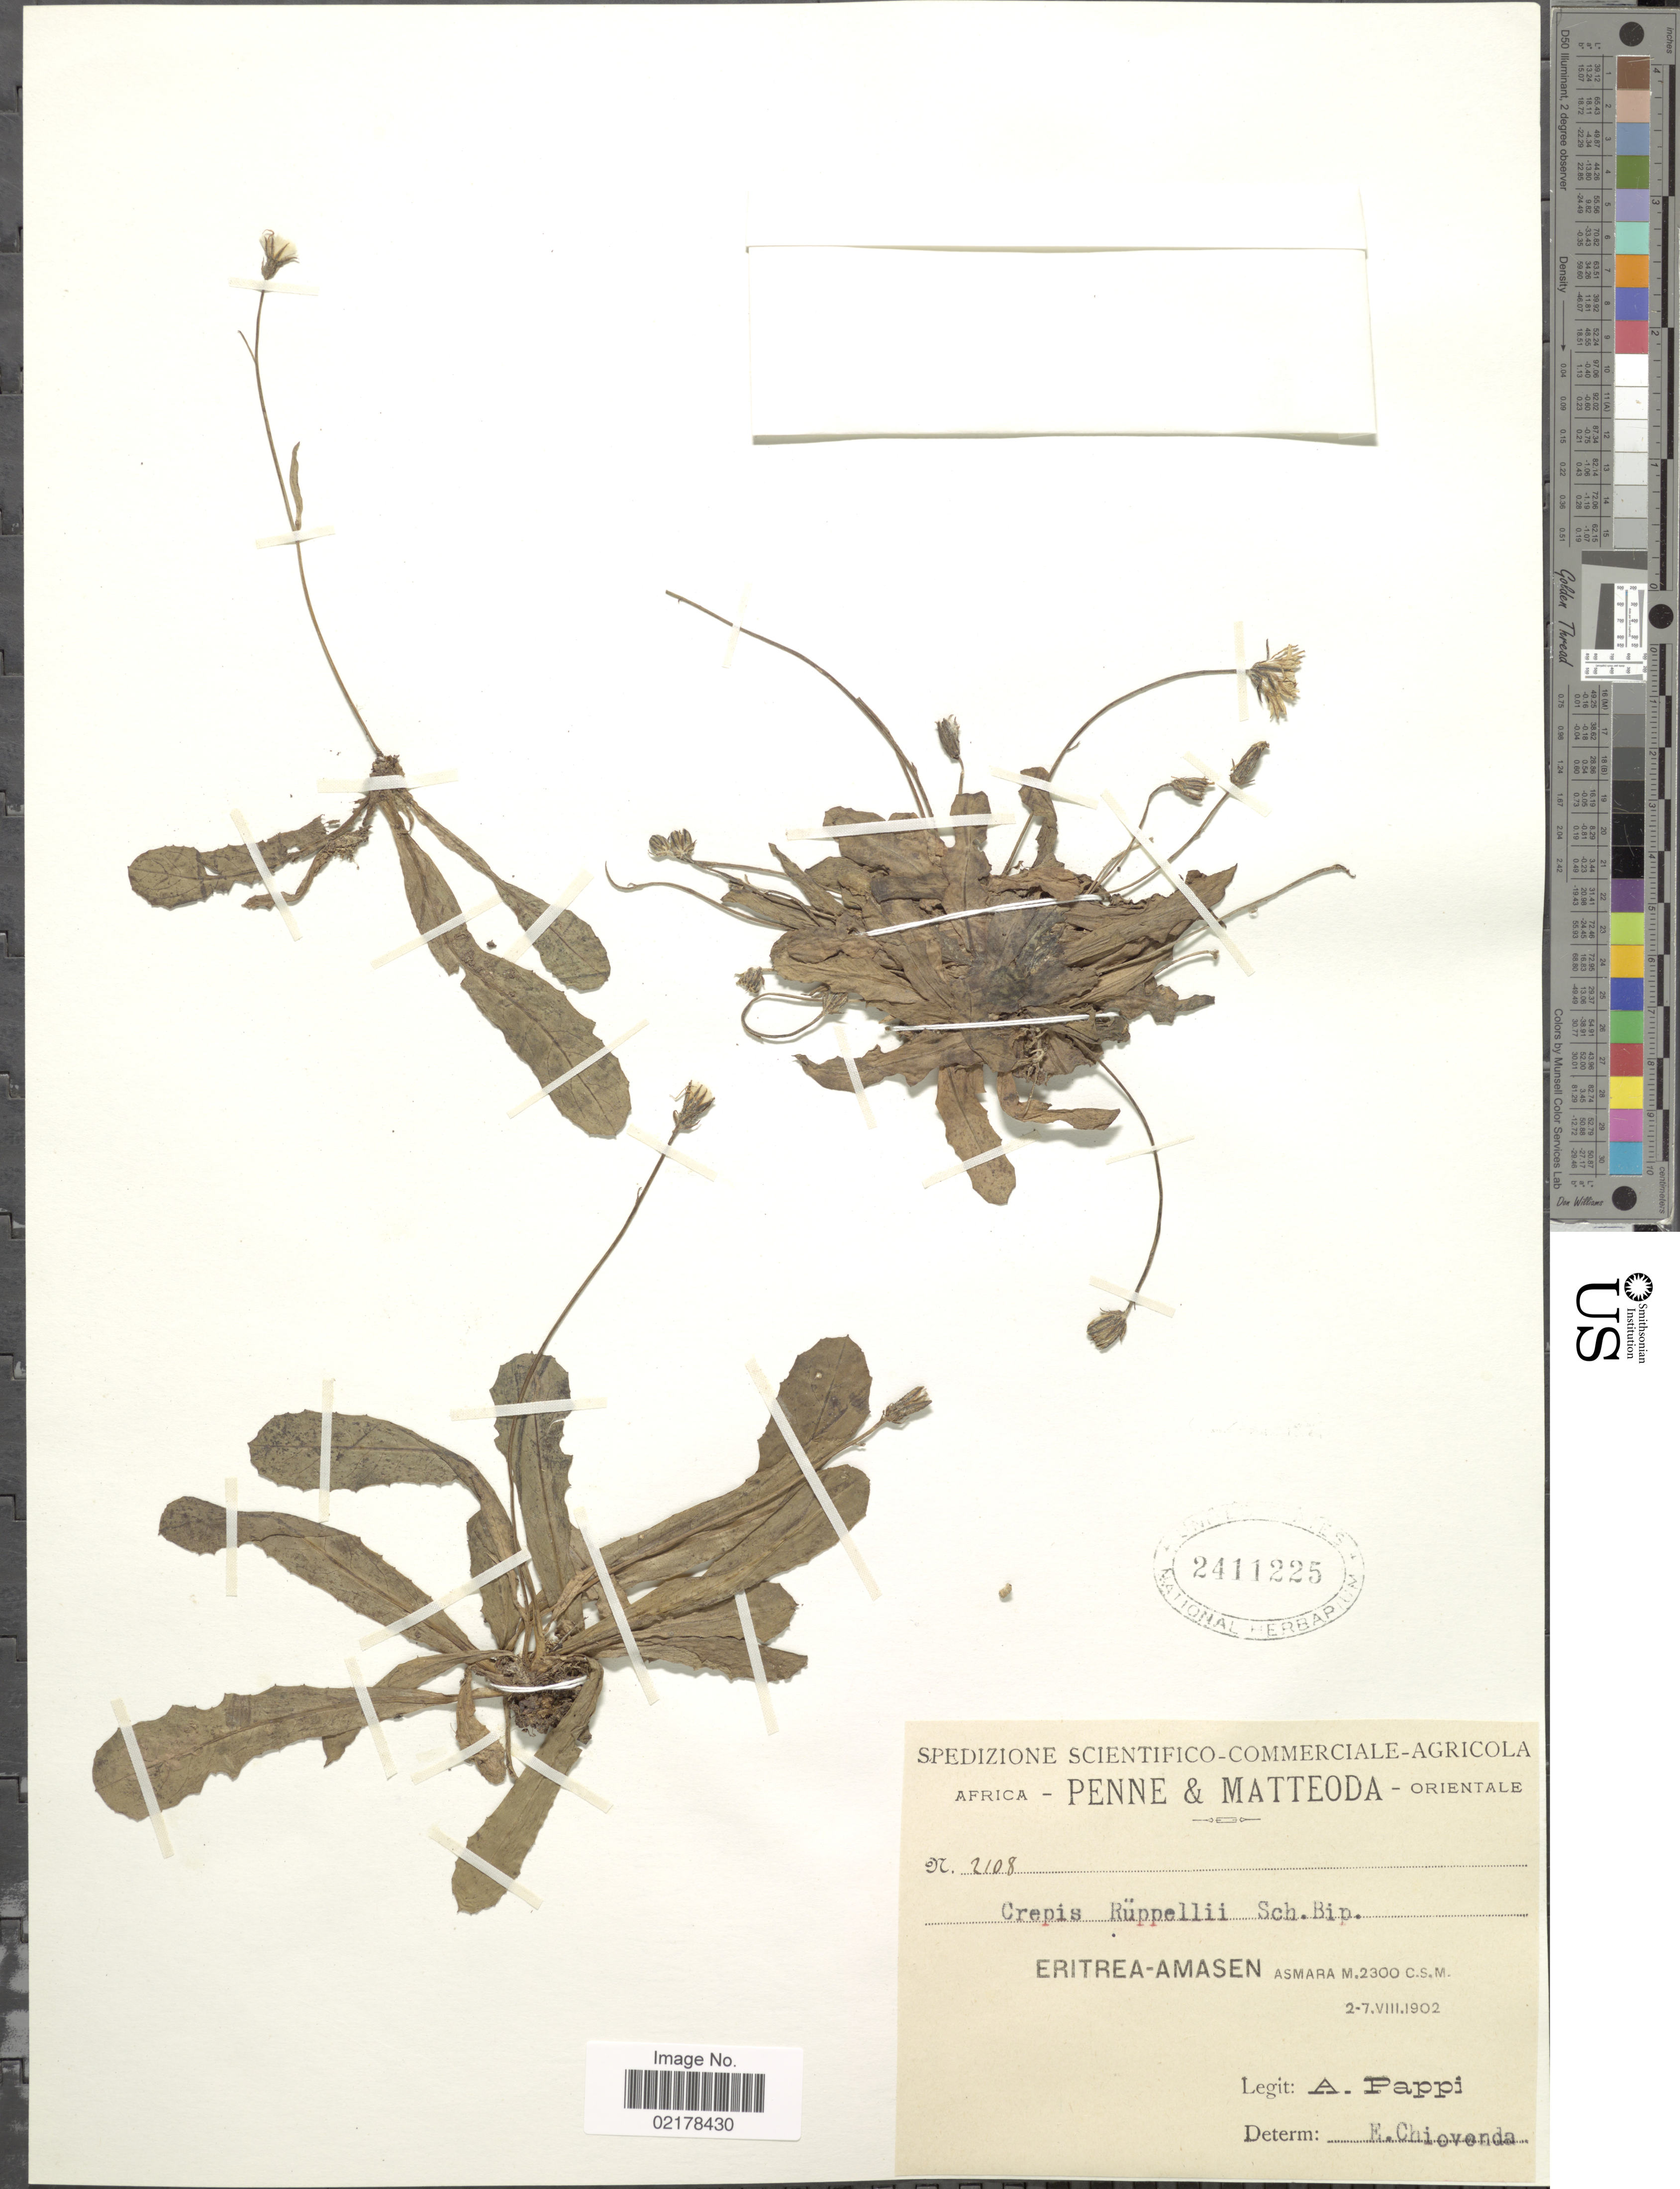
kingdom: Plantae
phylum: Tracheophyta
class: Magnoliopsida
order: Asterales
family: Asteraceae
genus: Crepis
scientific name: Crepis rueppellii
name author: Sch. Bip.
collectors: A. Pappi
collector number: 2108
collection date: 1902-08-02/1902-08-07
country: Eritrea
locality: Penne & Matteoda - Orientale, Amasen Asmara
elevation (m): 2300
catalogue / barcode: US 2411225